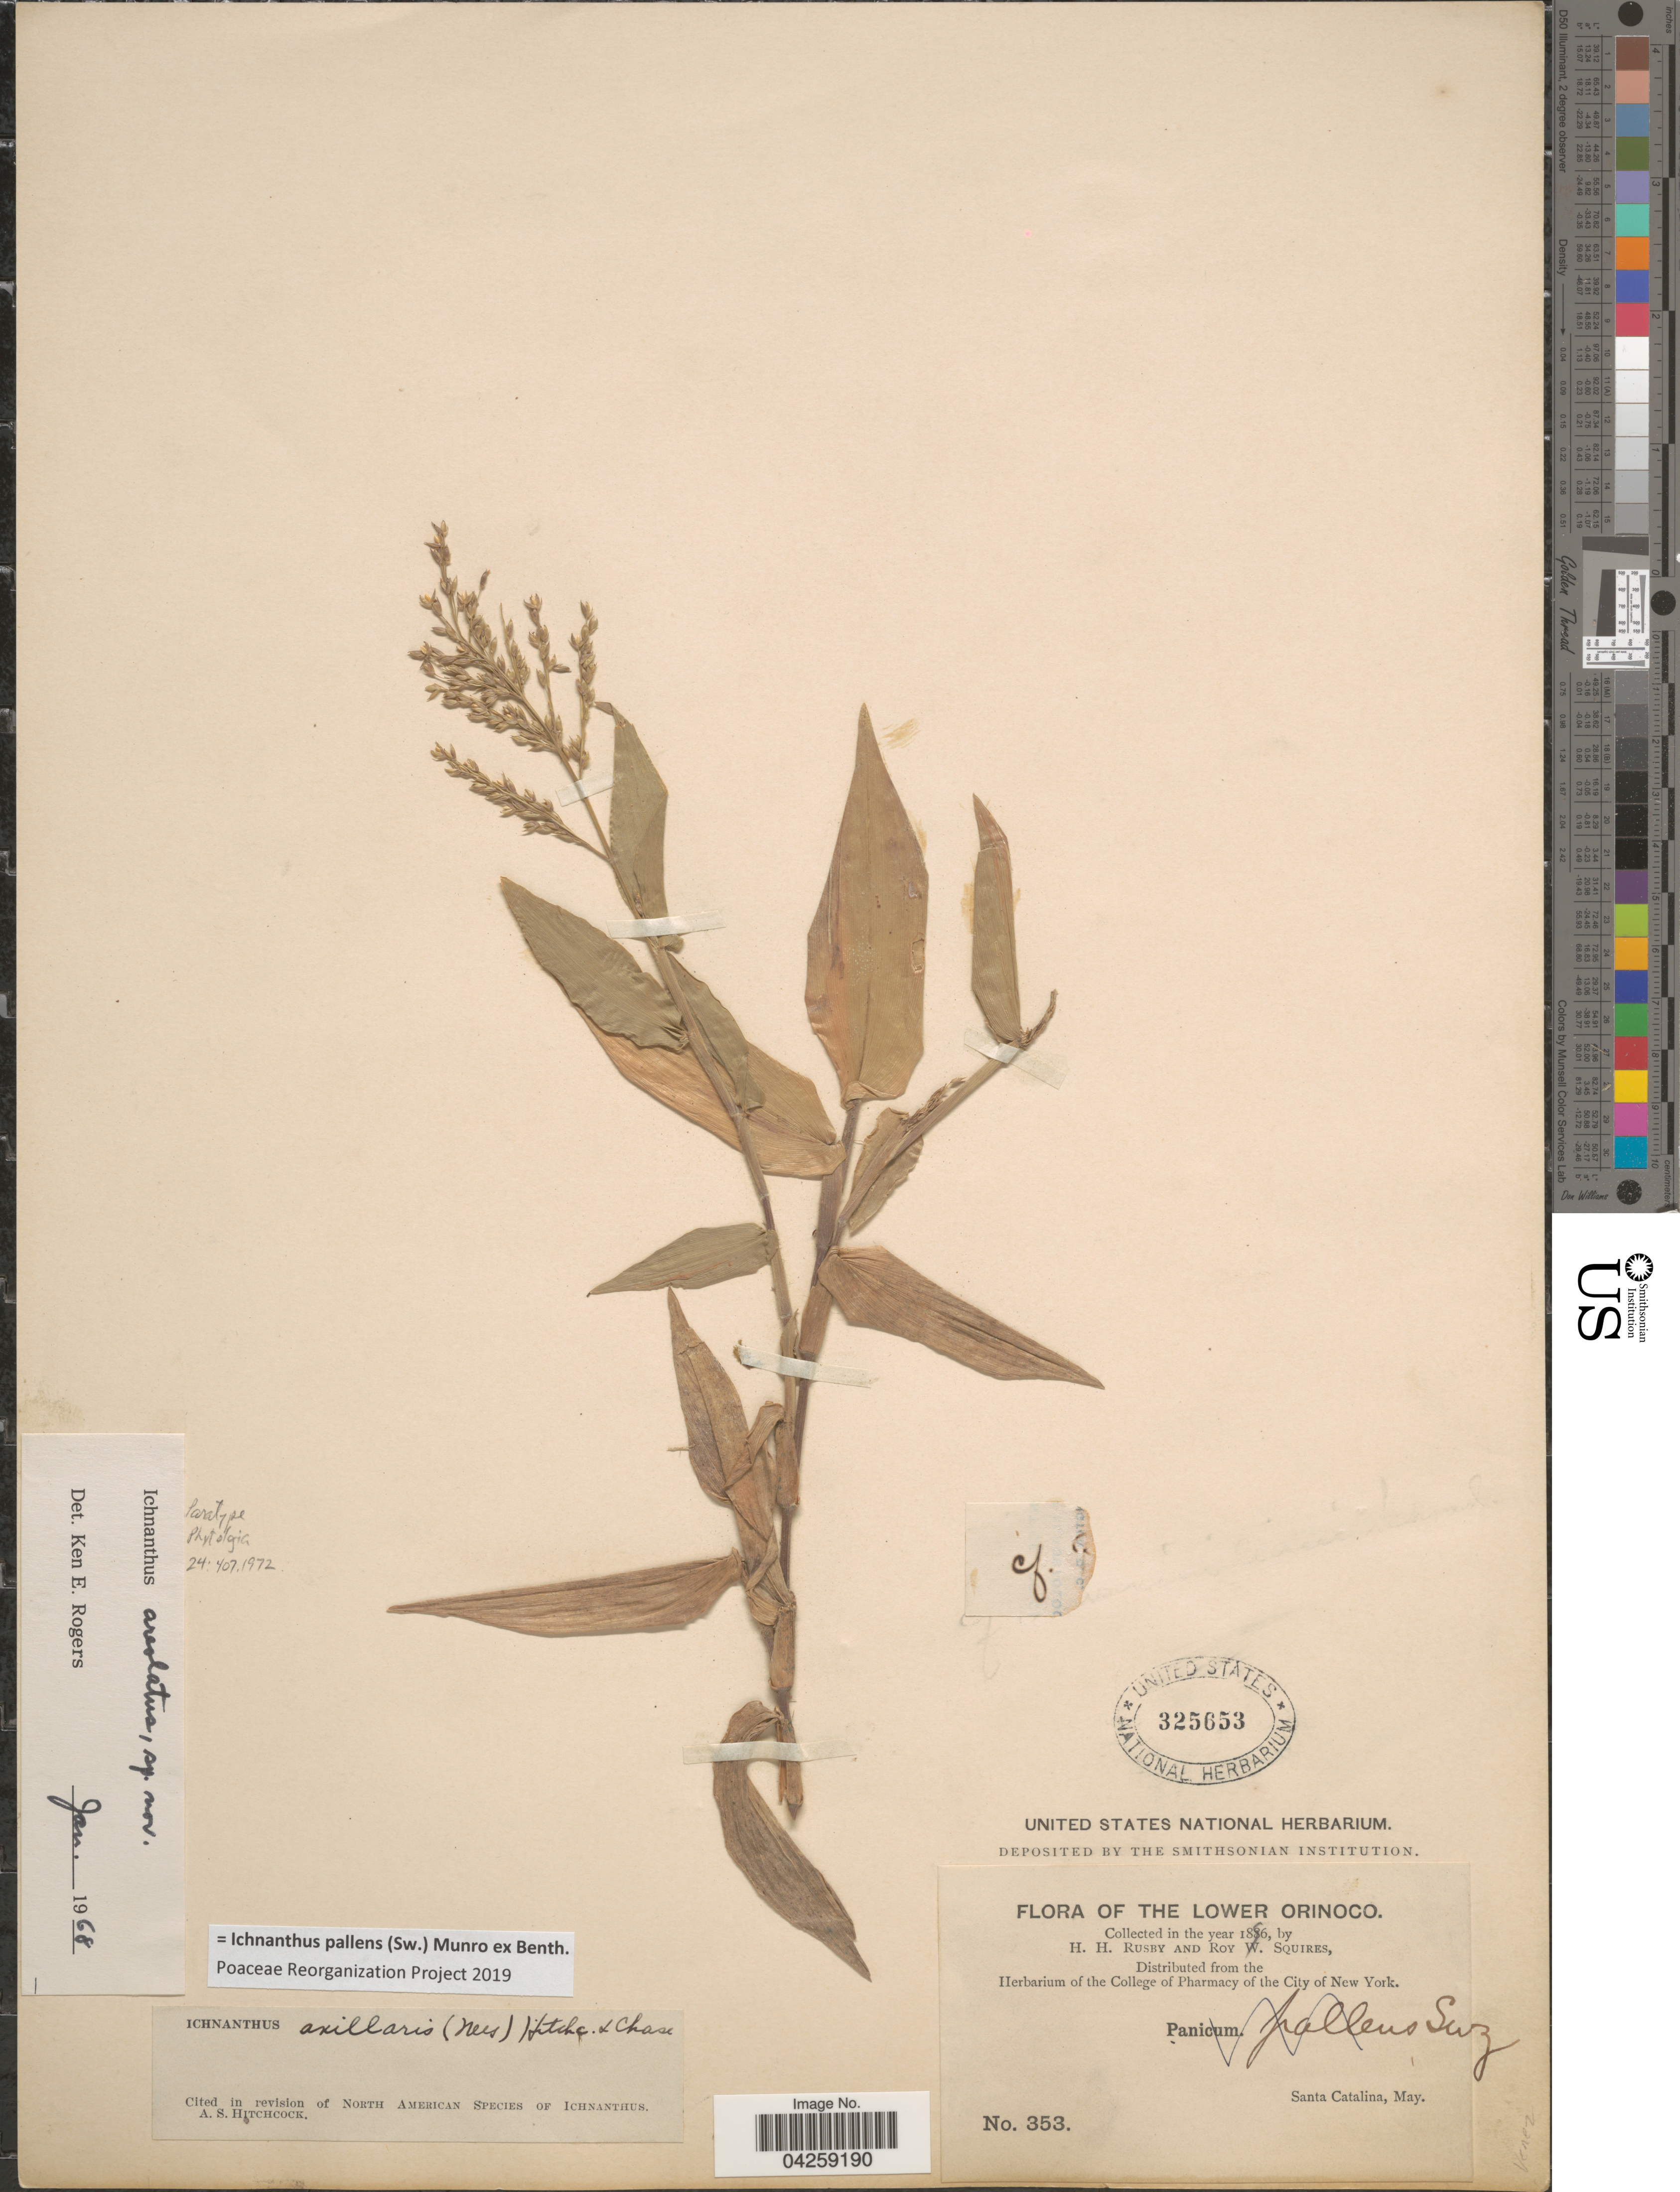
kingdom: Plantae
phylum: Tracheophyta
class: Liliopsida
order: Poales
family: Poaceae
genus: Ichnanthus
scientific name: Ichnanthus pallens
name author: (Sw.) Munro ex Benth.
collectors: H. H. Rusby & R. Squires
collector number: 353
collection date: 1896-05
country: Venezuela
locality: Lower Orinoco. Santa Catalina.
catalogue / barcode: US 325653